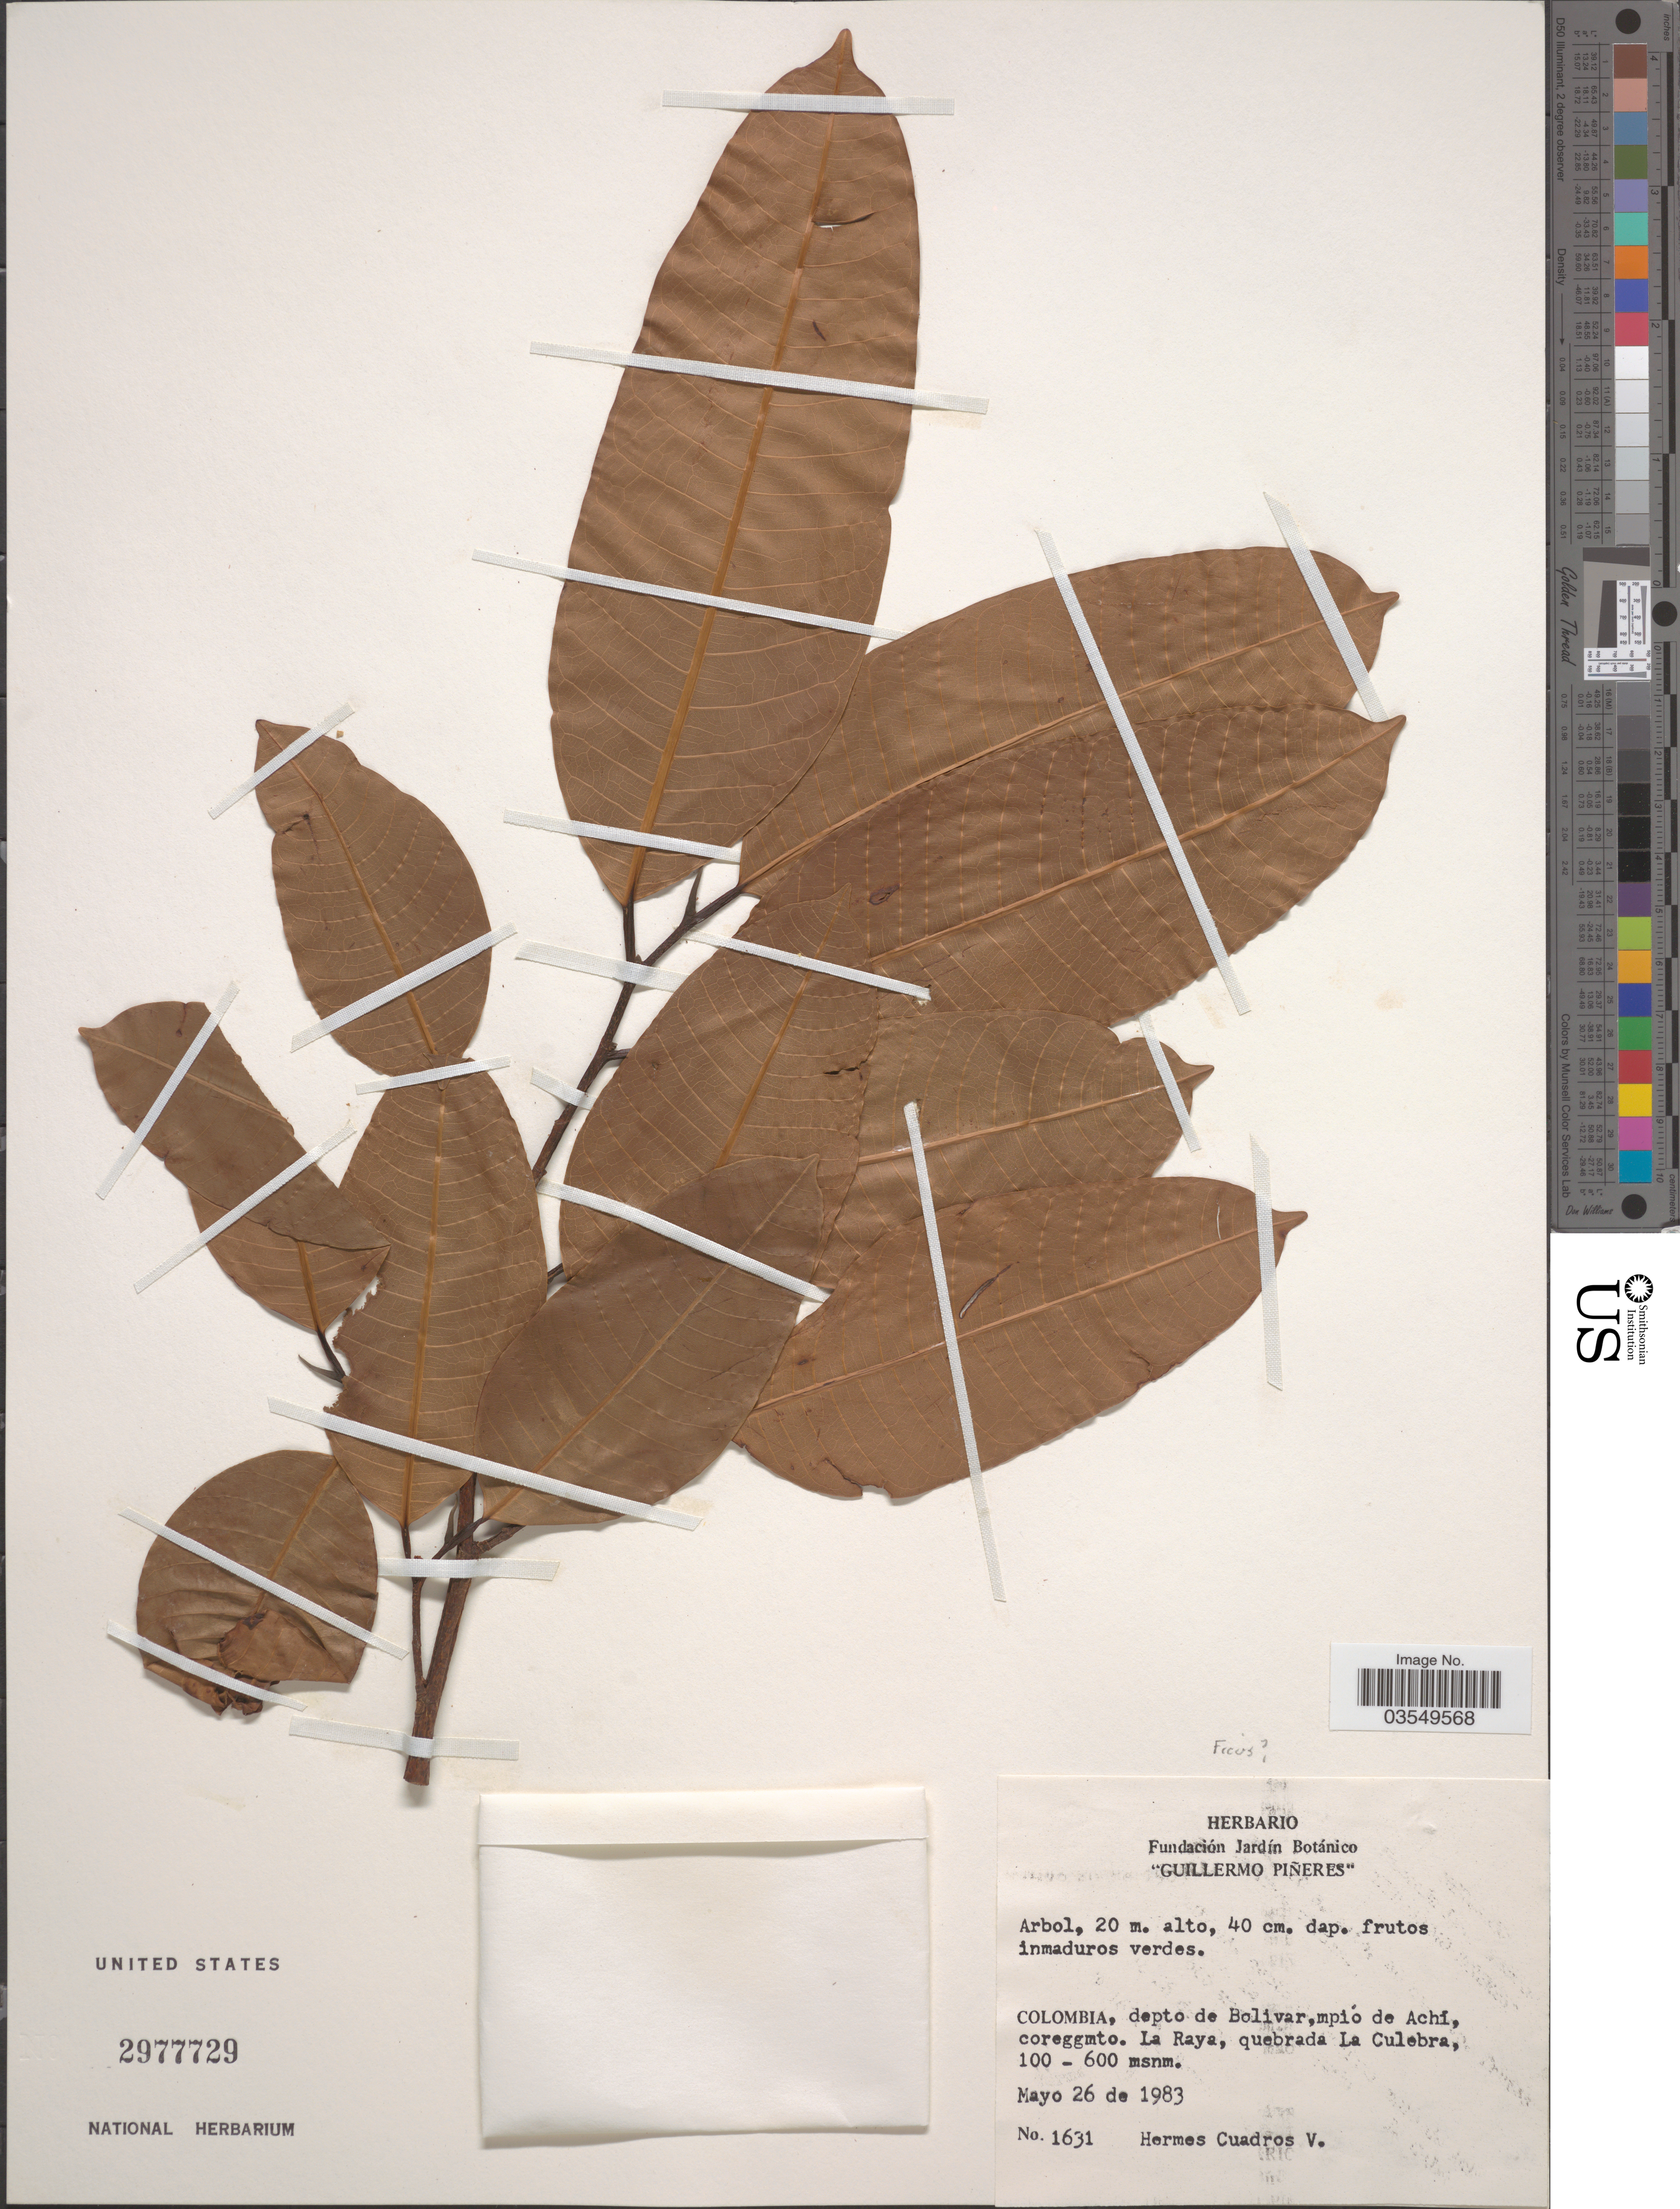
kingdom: Plantae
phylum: Tracheophyta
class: Magnoliopsida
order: Rosales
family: Moraceae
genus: Ficus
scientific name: Ficus sp.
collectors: H. Cuadros V.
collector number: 1631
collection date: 1983-05-26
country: Colombia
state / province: Bolívar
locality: Depto de Bolivar, mpío de Achi, coreggmto. La Raya, quebrada La Culebra.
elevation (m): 100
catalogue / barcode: US 2977729